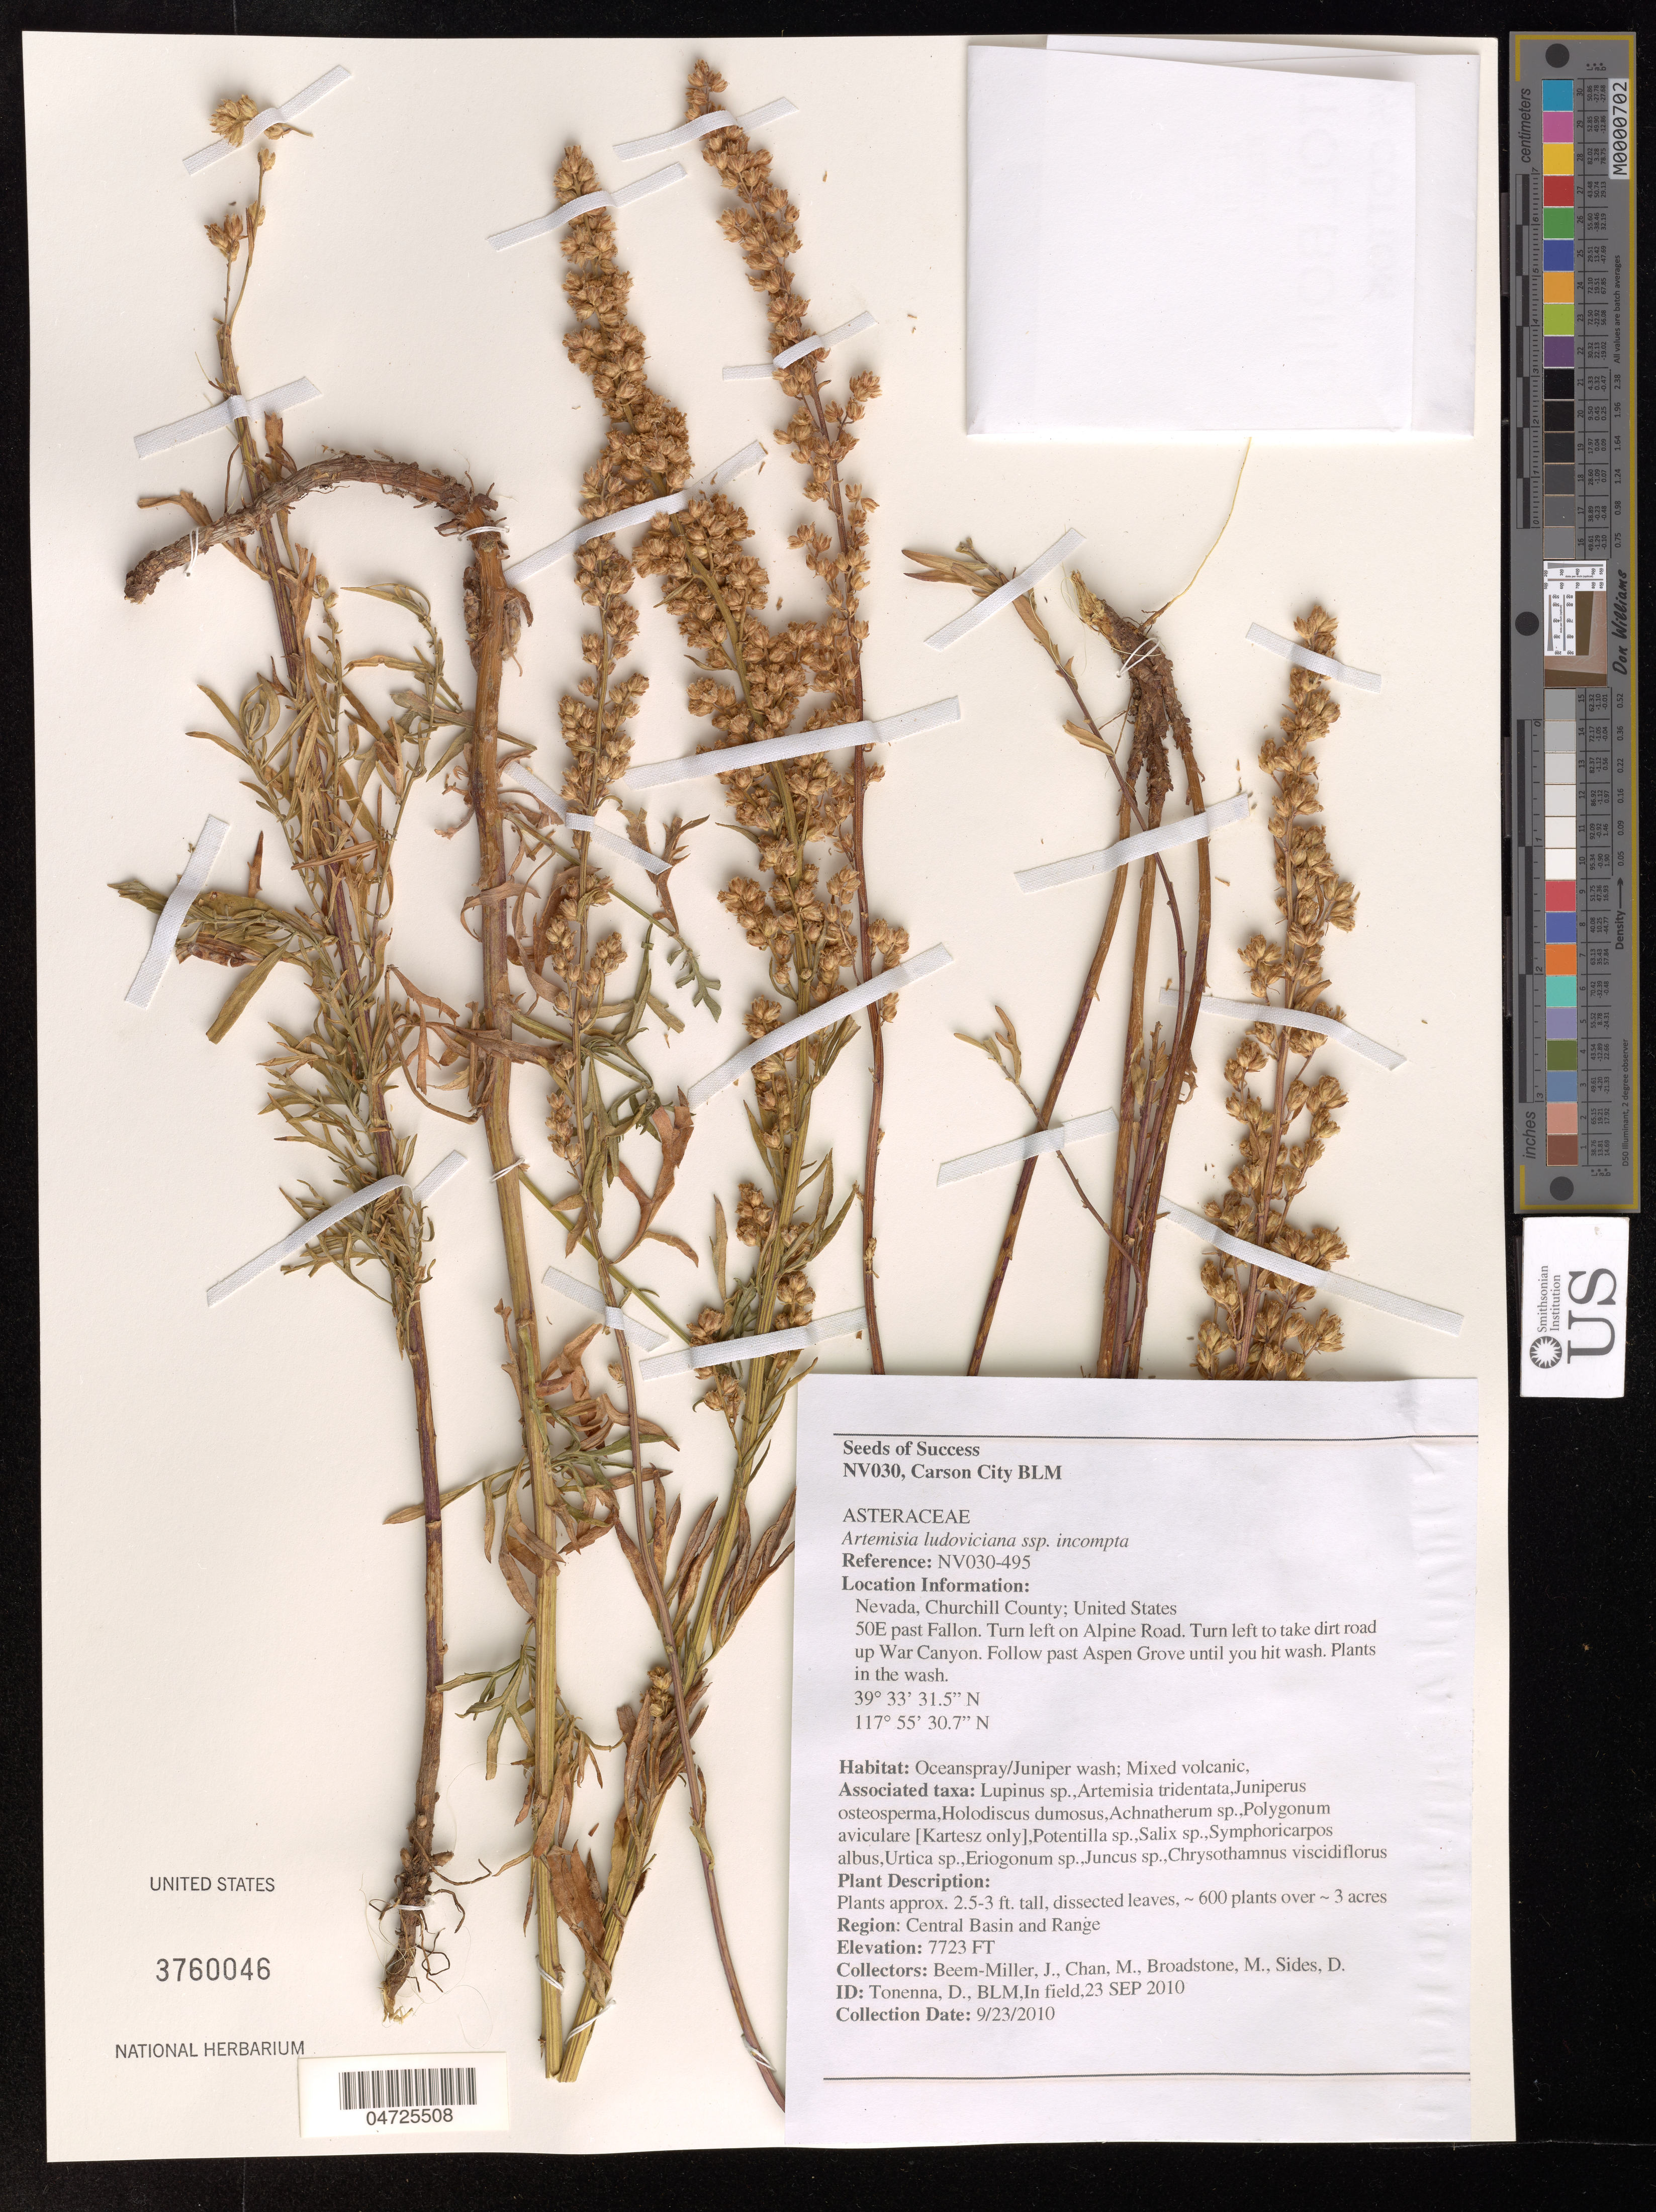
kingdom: Plantae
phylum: Tracheophyta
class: Magnoliopsida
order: Asterales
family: Asteraceae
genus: Artemisia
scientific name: Artemisia ludoviciana subsp. incompta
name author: (Nutt.) D.D. Keck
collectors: J. Beem-Miller, M. Chan, M. Broadstone & D. Sides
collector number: NV030-495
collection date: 2010-09-23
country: United States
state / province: Nevada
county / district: Churchill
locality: Churchill County. 50E past Fallon. Turn left on Alpine Road. Turn left to take dirt road up War Canyon. Follow past Aspen Grove until you hit wash. Region: Central Basin and Range.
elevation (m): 2354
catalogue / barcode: US 3760046